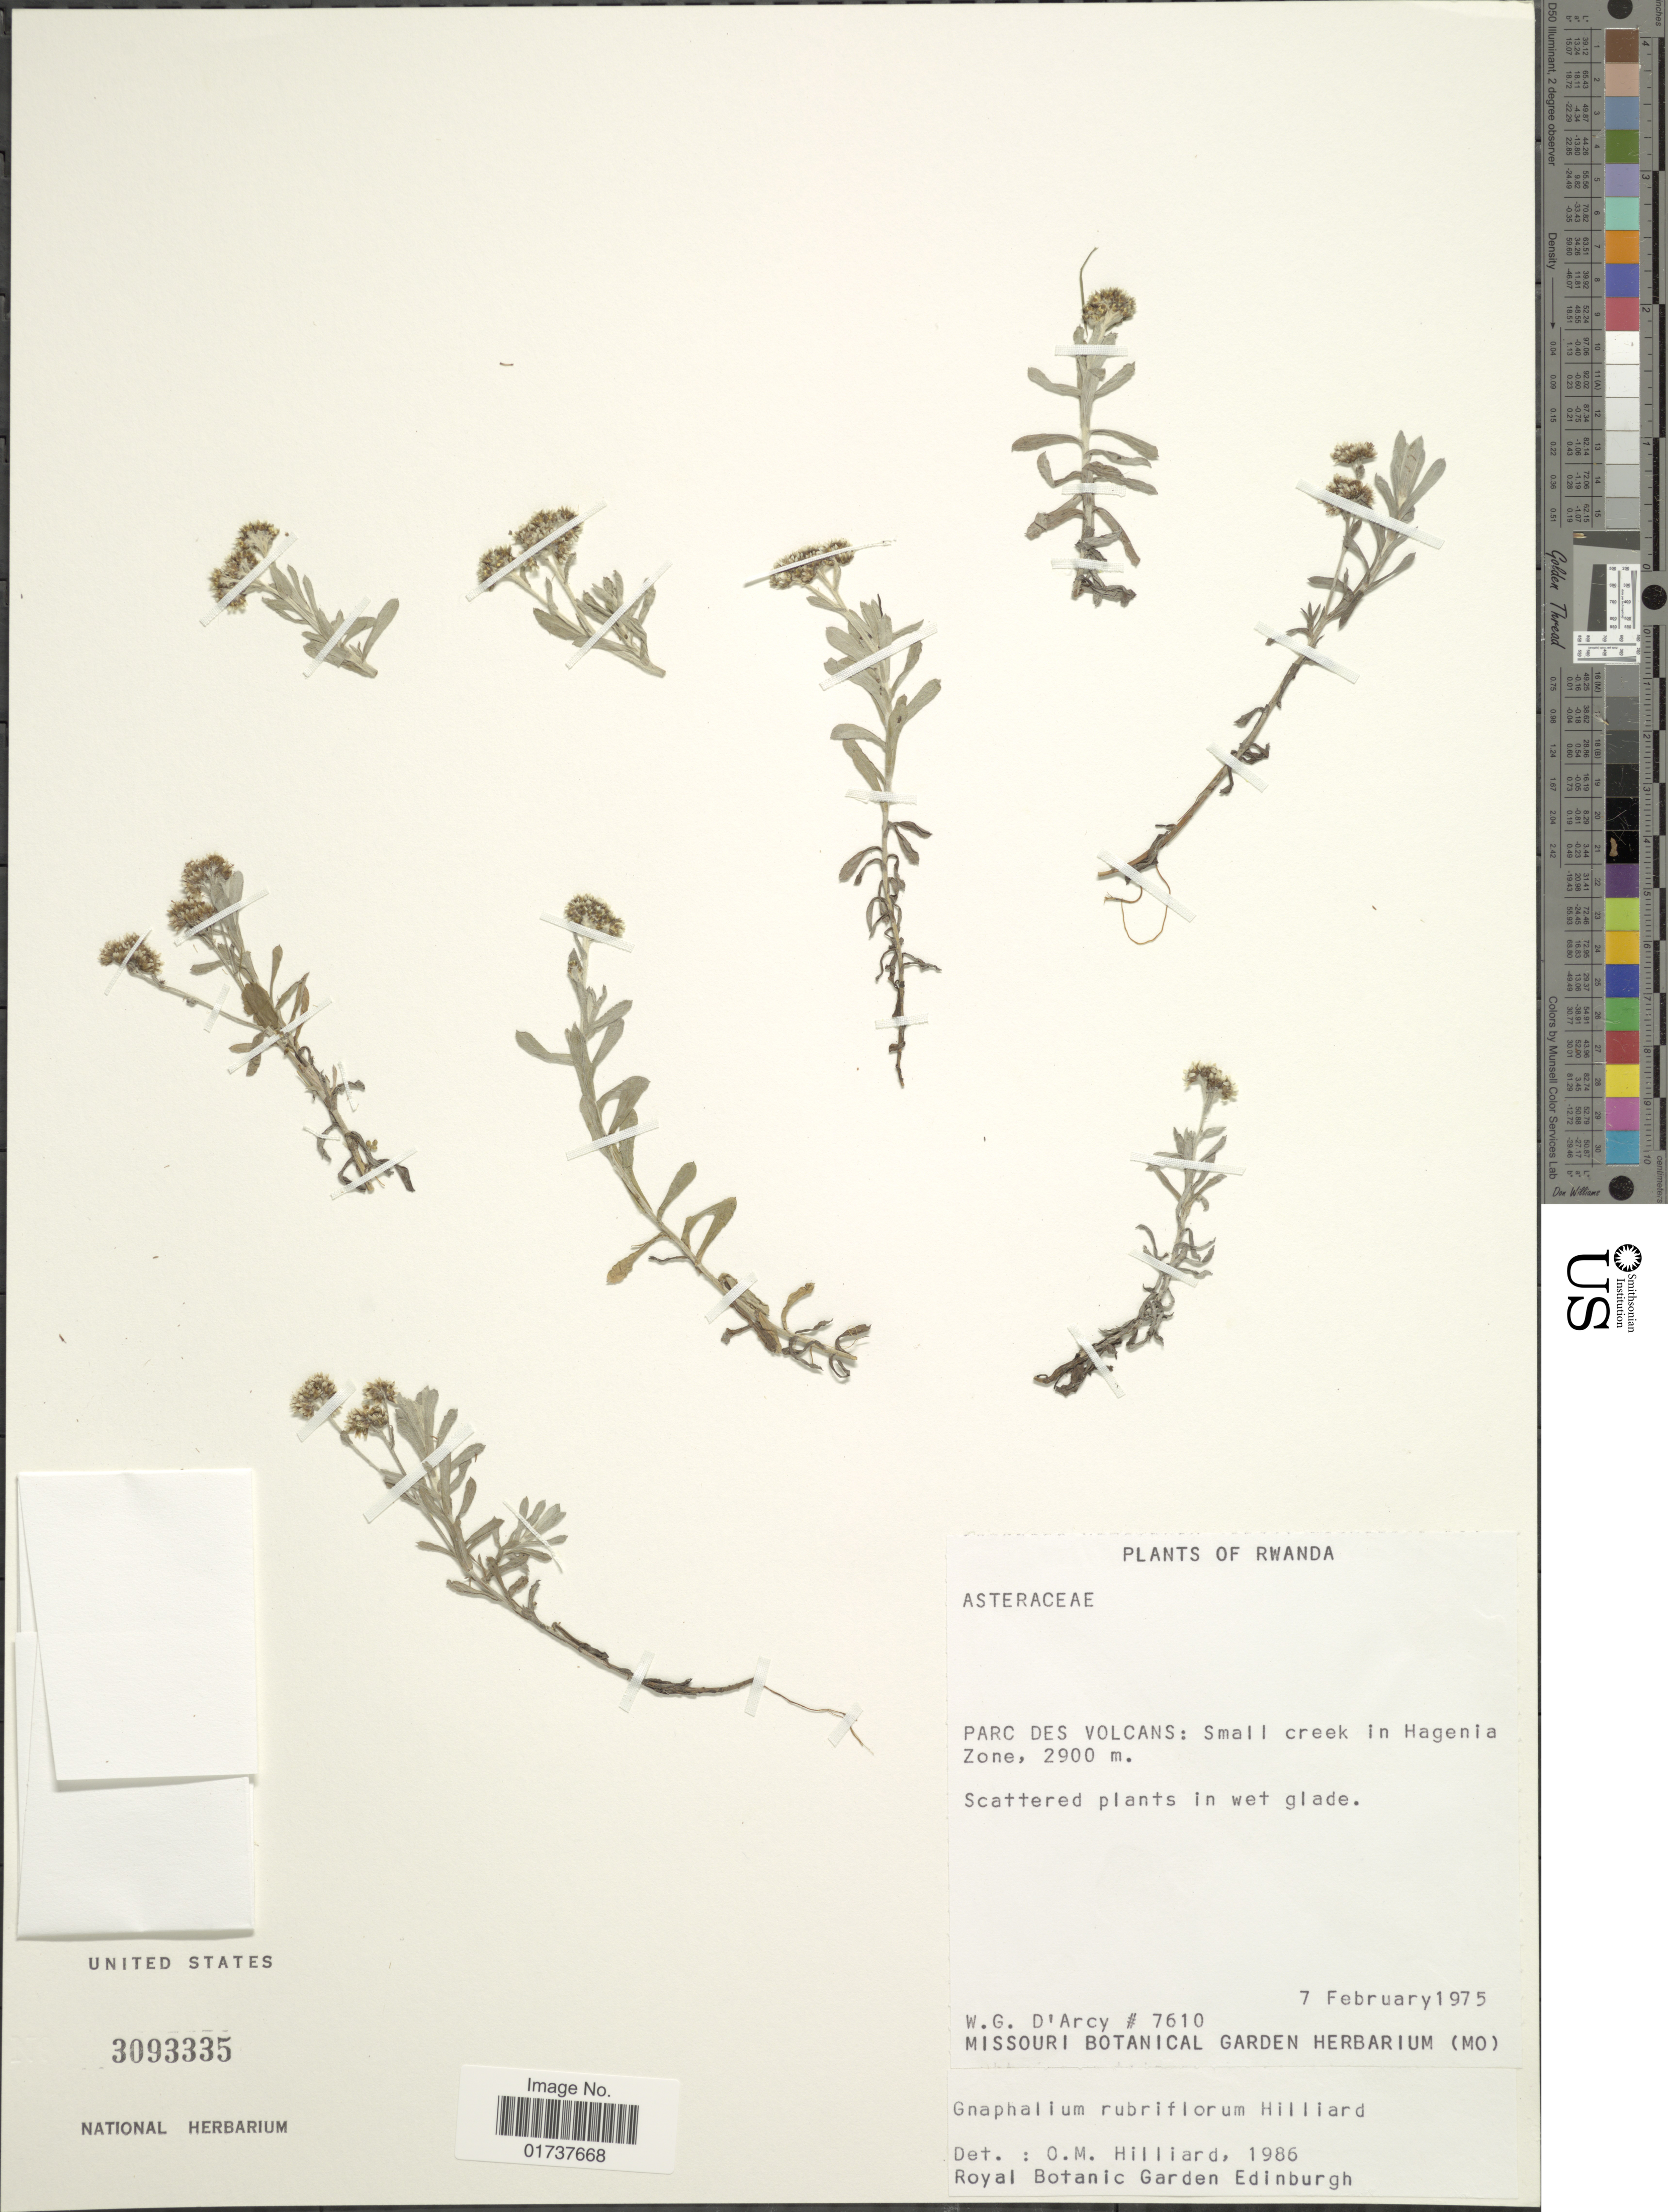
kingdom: Plantae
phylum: Tracheophyta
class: Magnoliopsida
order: Asterales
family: Asteraceae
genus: Gnaphalium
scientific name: Gnaphalium unionis var. rubiflorum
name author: (Hilliard) Beentje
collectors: W. G. D'Arcy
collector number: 7610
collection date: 1975-02-07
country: Rwanda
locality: Parc des Volcans: small creek in Hagenia Zone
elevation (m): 2900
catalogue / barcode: US 3093335